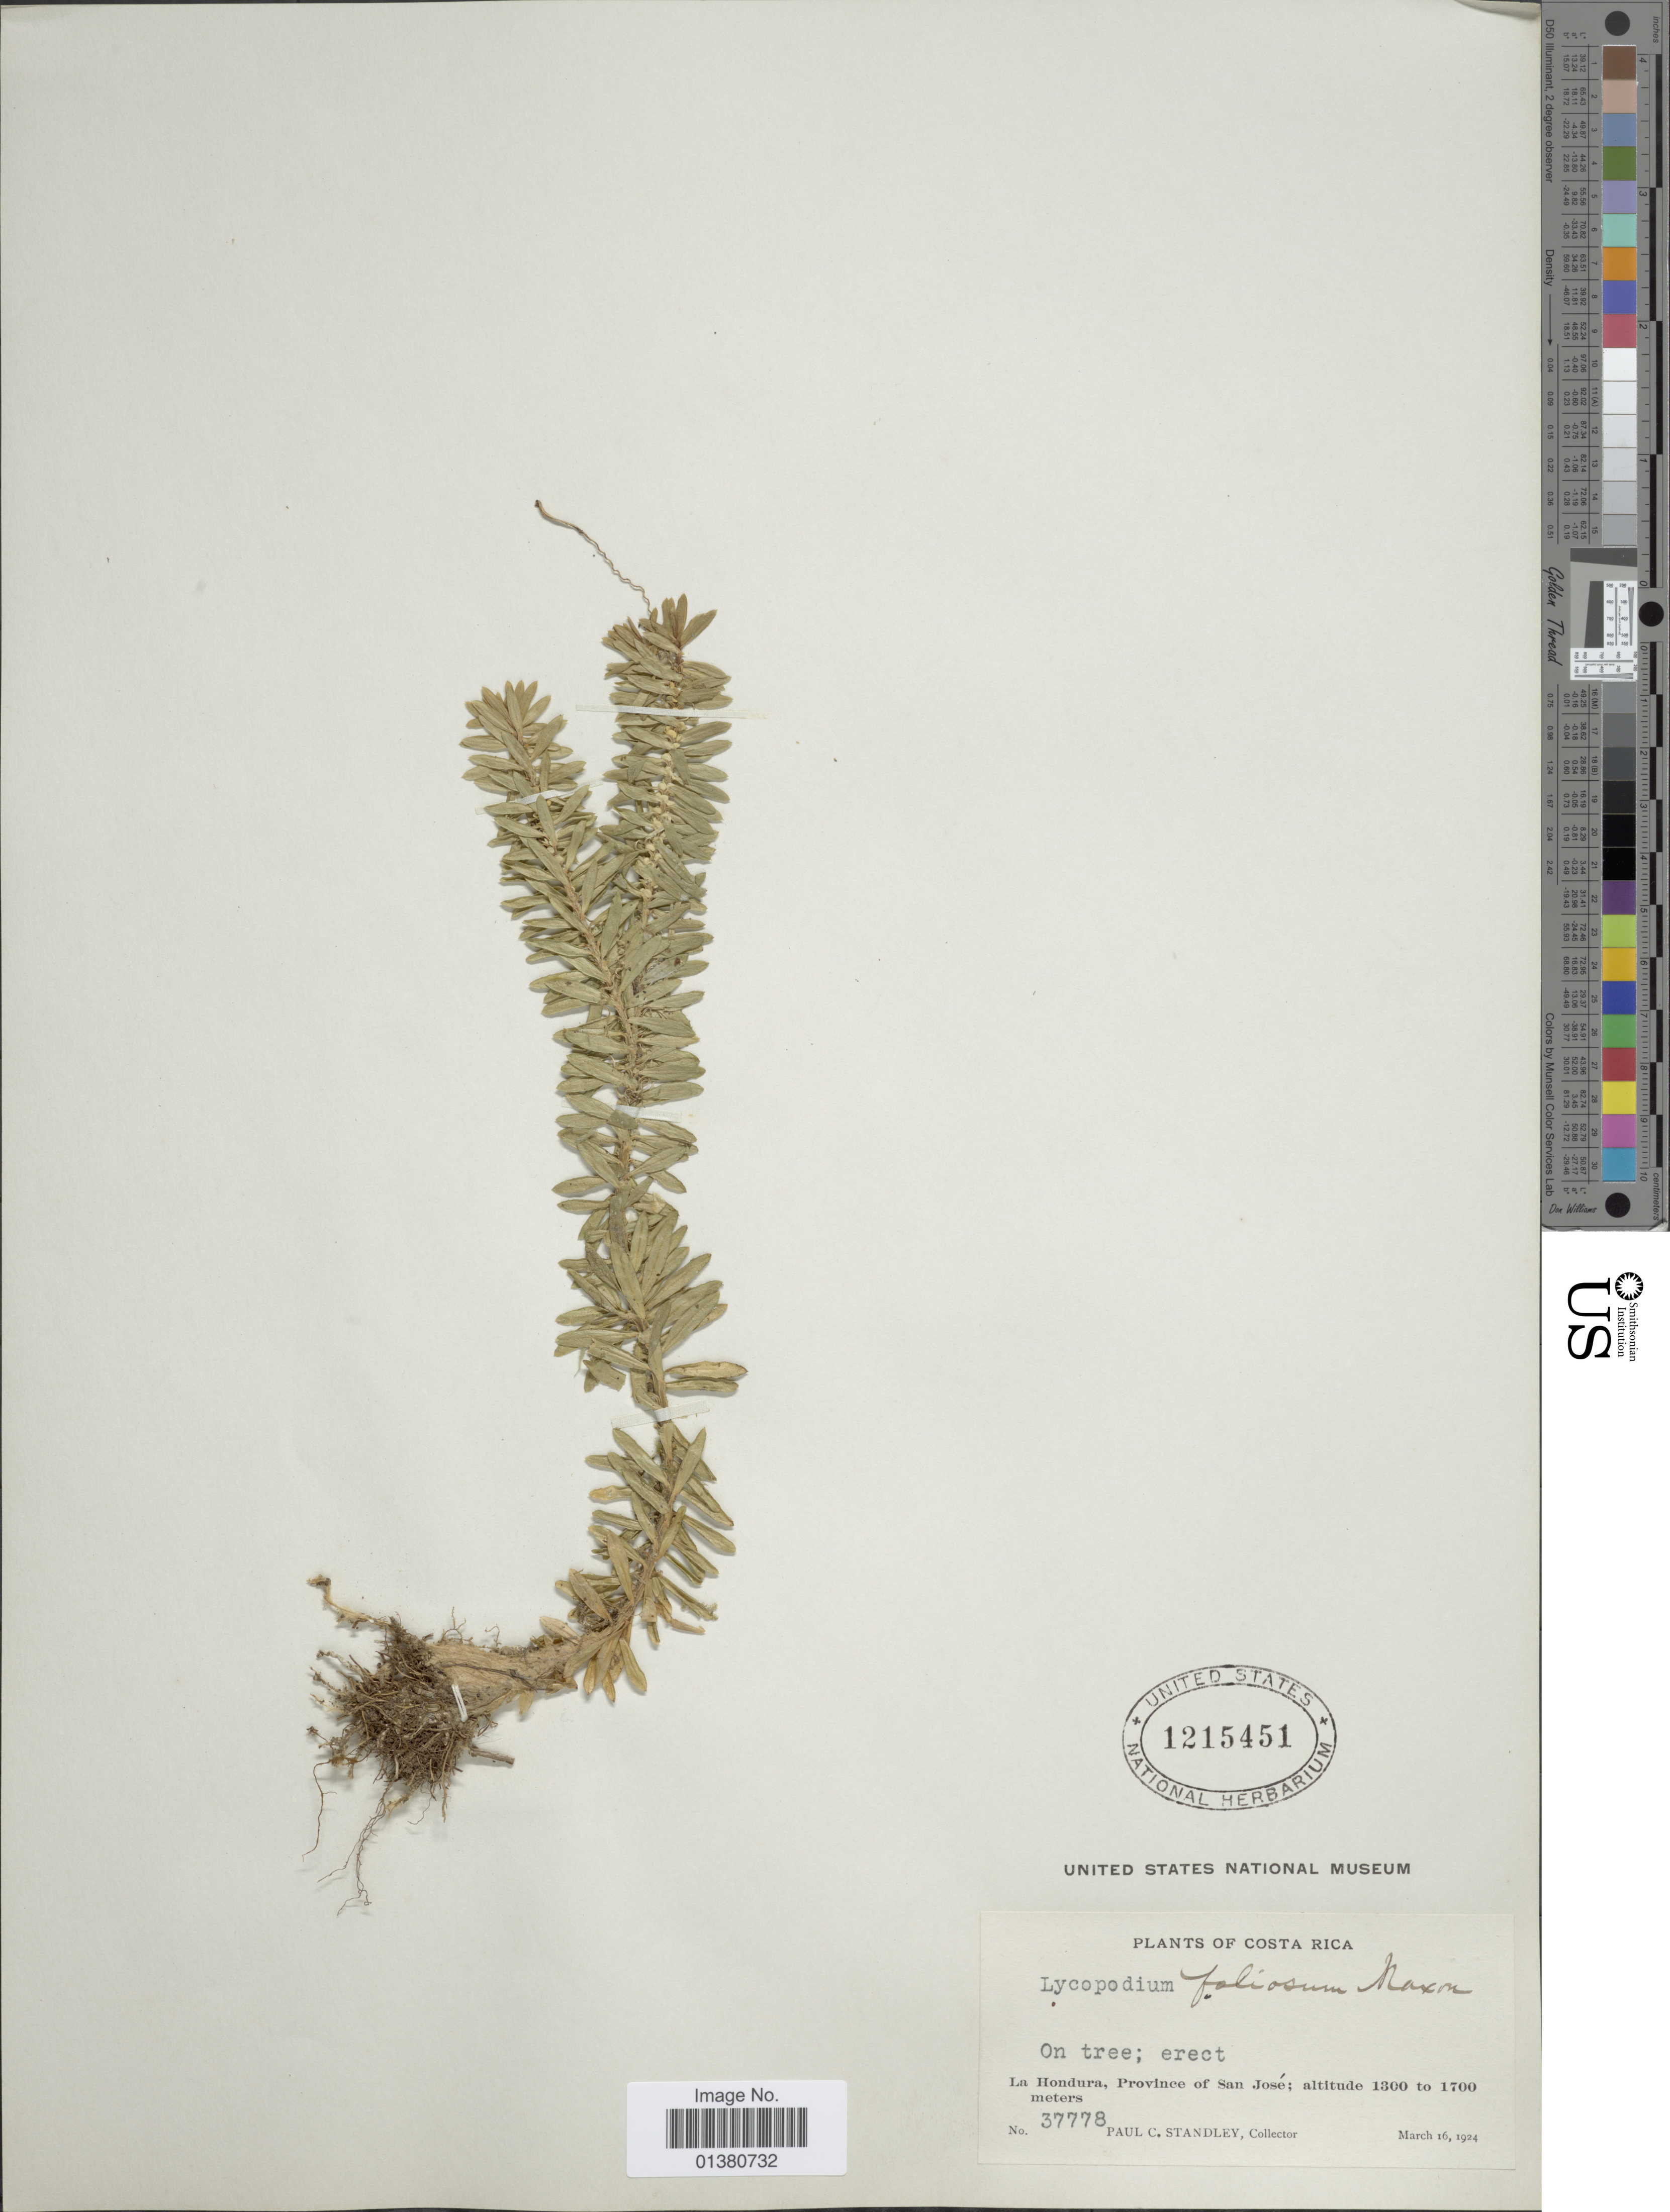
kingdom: Plantae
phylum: Tracheophyta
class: Lycopodiopsida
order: Lycopodiales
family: Lycopodiaceae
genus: Phlegmariurus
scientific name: Phlegmariurus foliaceus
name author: (Maxon) B. Øllg.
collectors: P. C. Standley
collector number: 37778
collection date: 1924-03-16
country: Costa Rica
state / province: San José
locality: La Hondura, proivnce of San José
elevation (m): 1300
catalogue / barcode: US 1215451